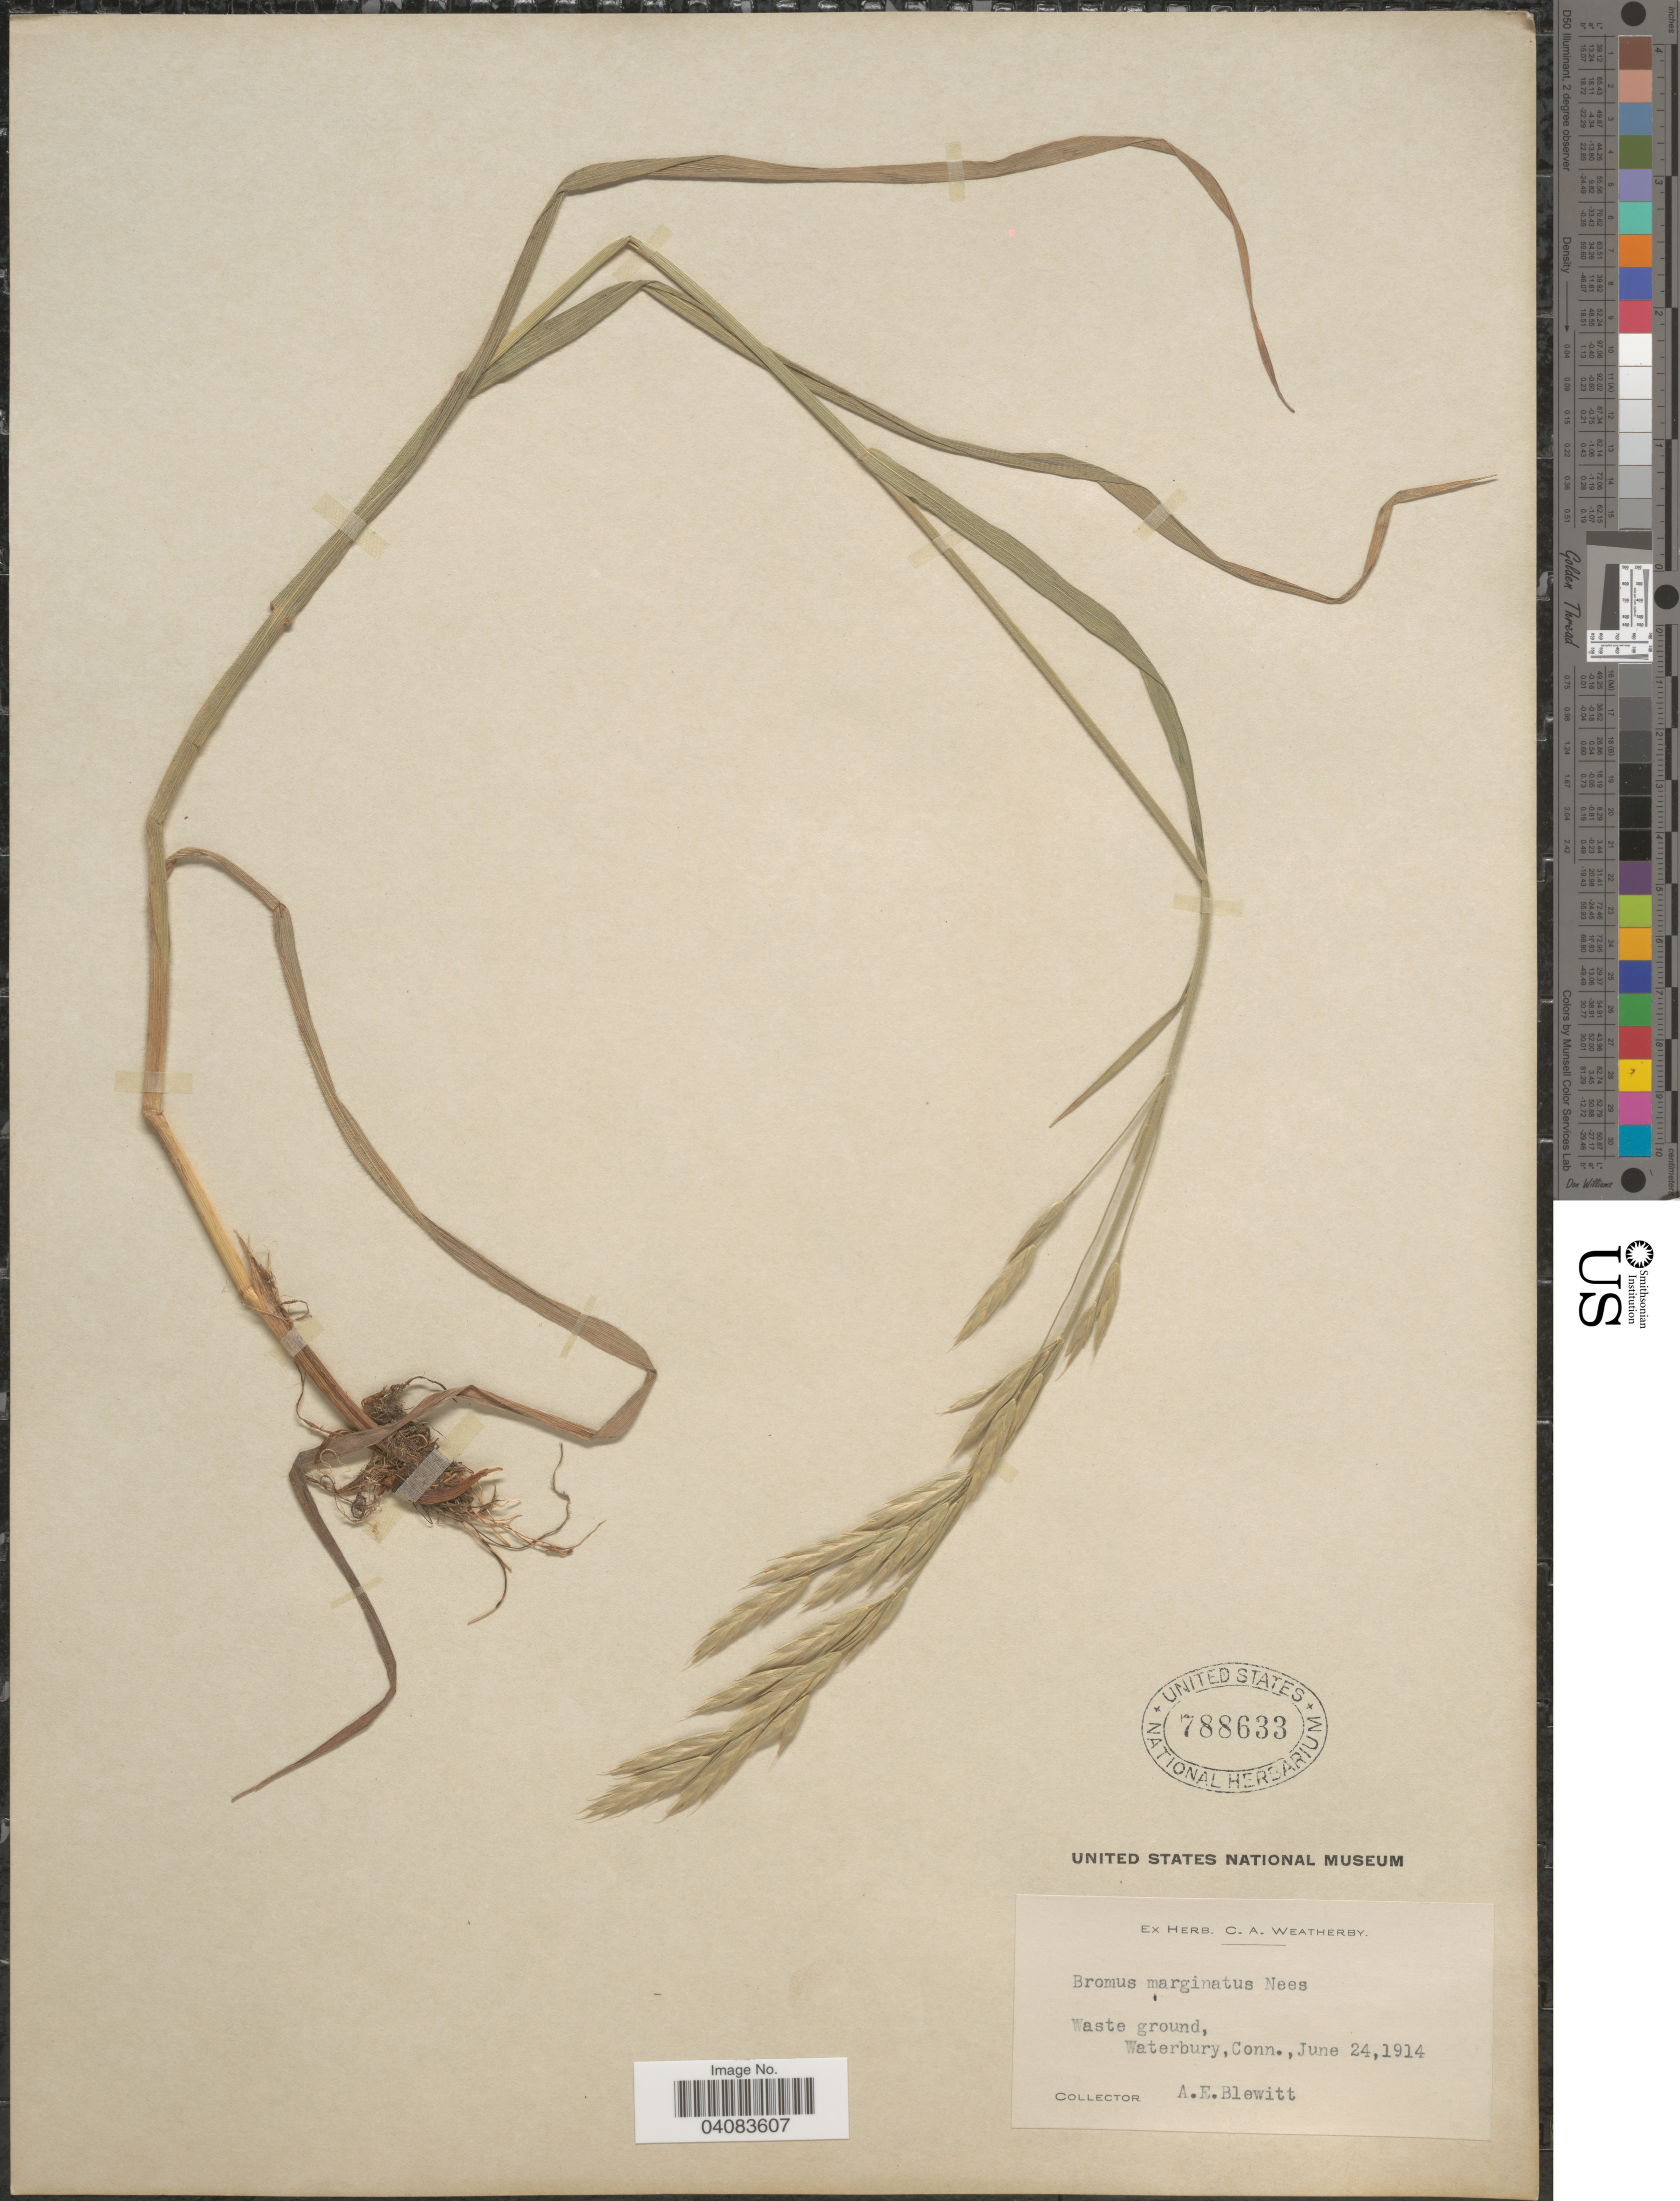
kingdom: Plantae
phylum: Tracheophyta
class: Liliopsida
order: Poales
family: Poaceae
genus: Bromus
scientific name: Bromus marginatus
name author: Nees ex Steud.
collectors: A. Blewitt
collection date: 1914-06-24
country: United States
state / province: Connecticut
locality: Waterbury.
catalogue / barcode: US 788633